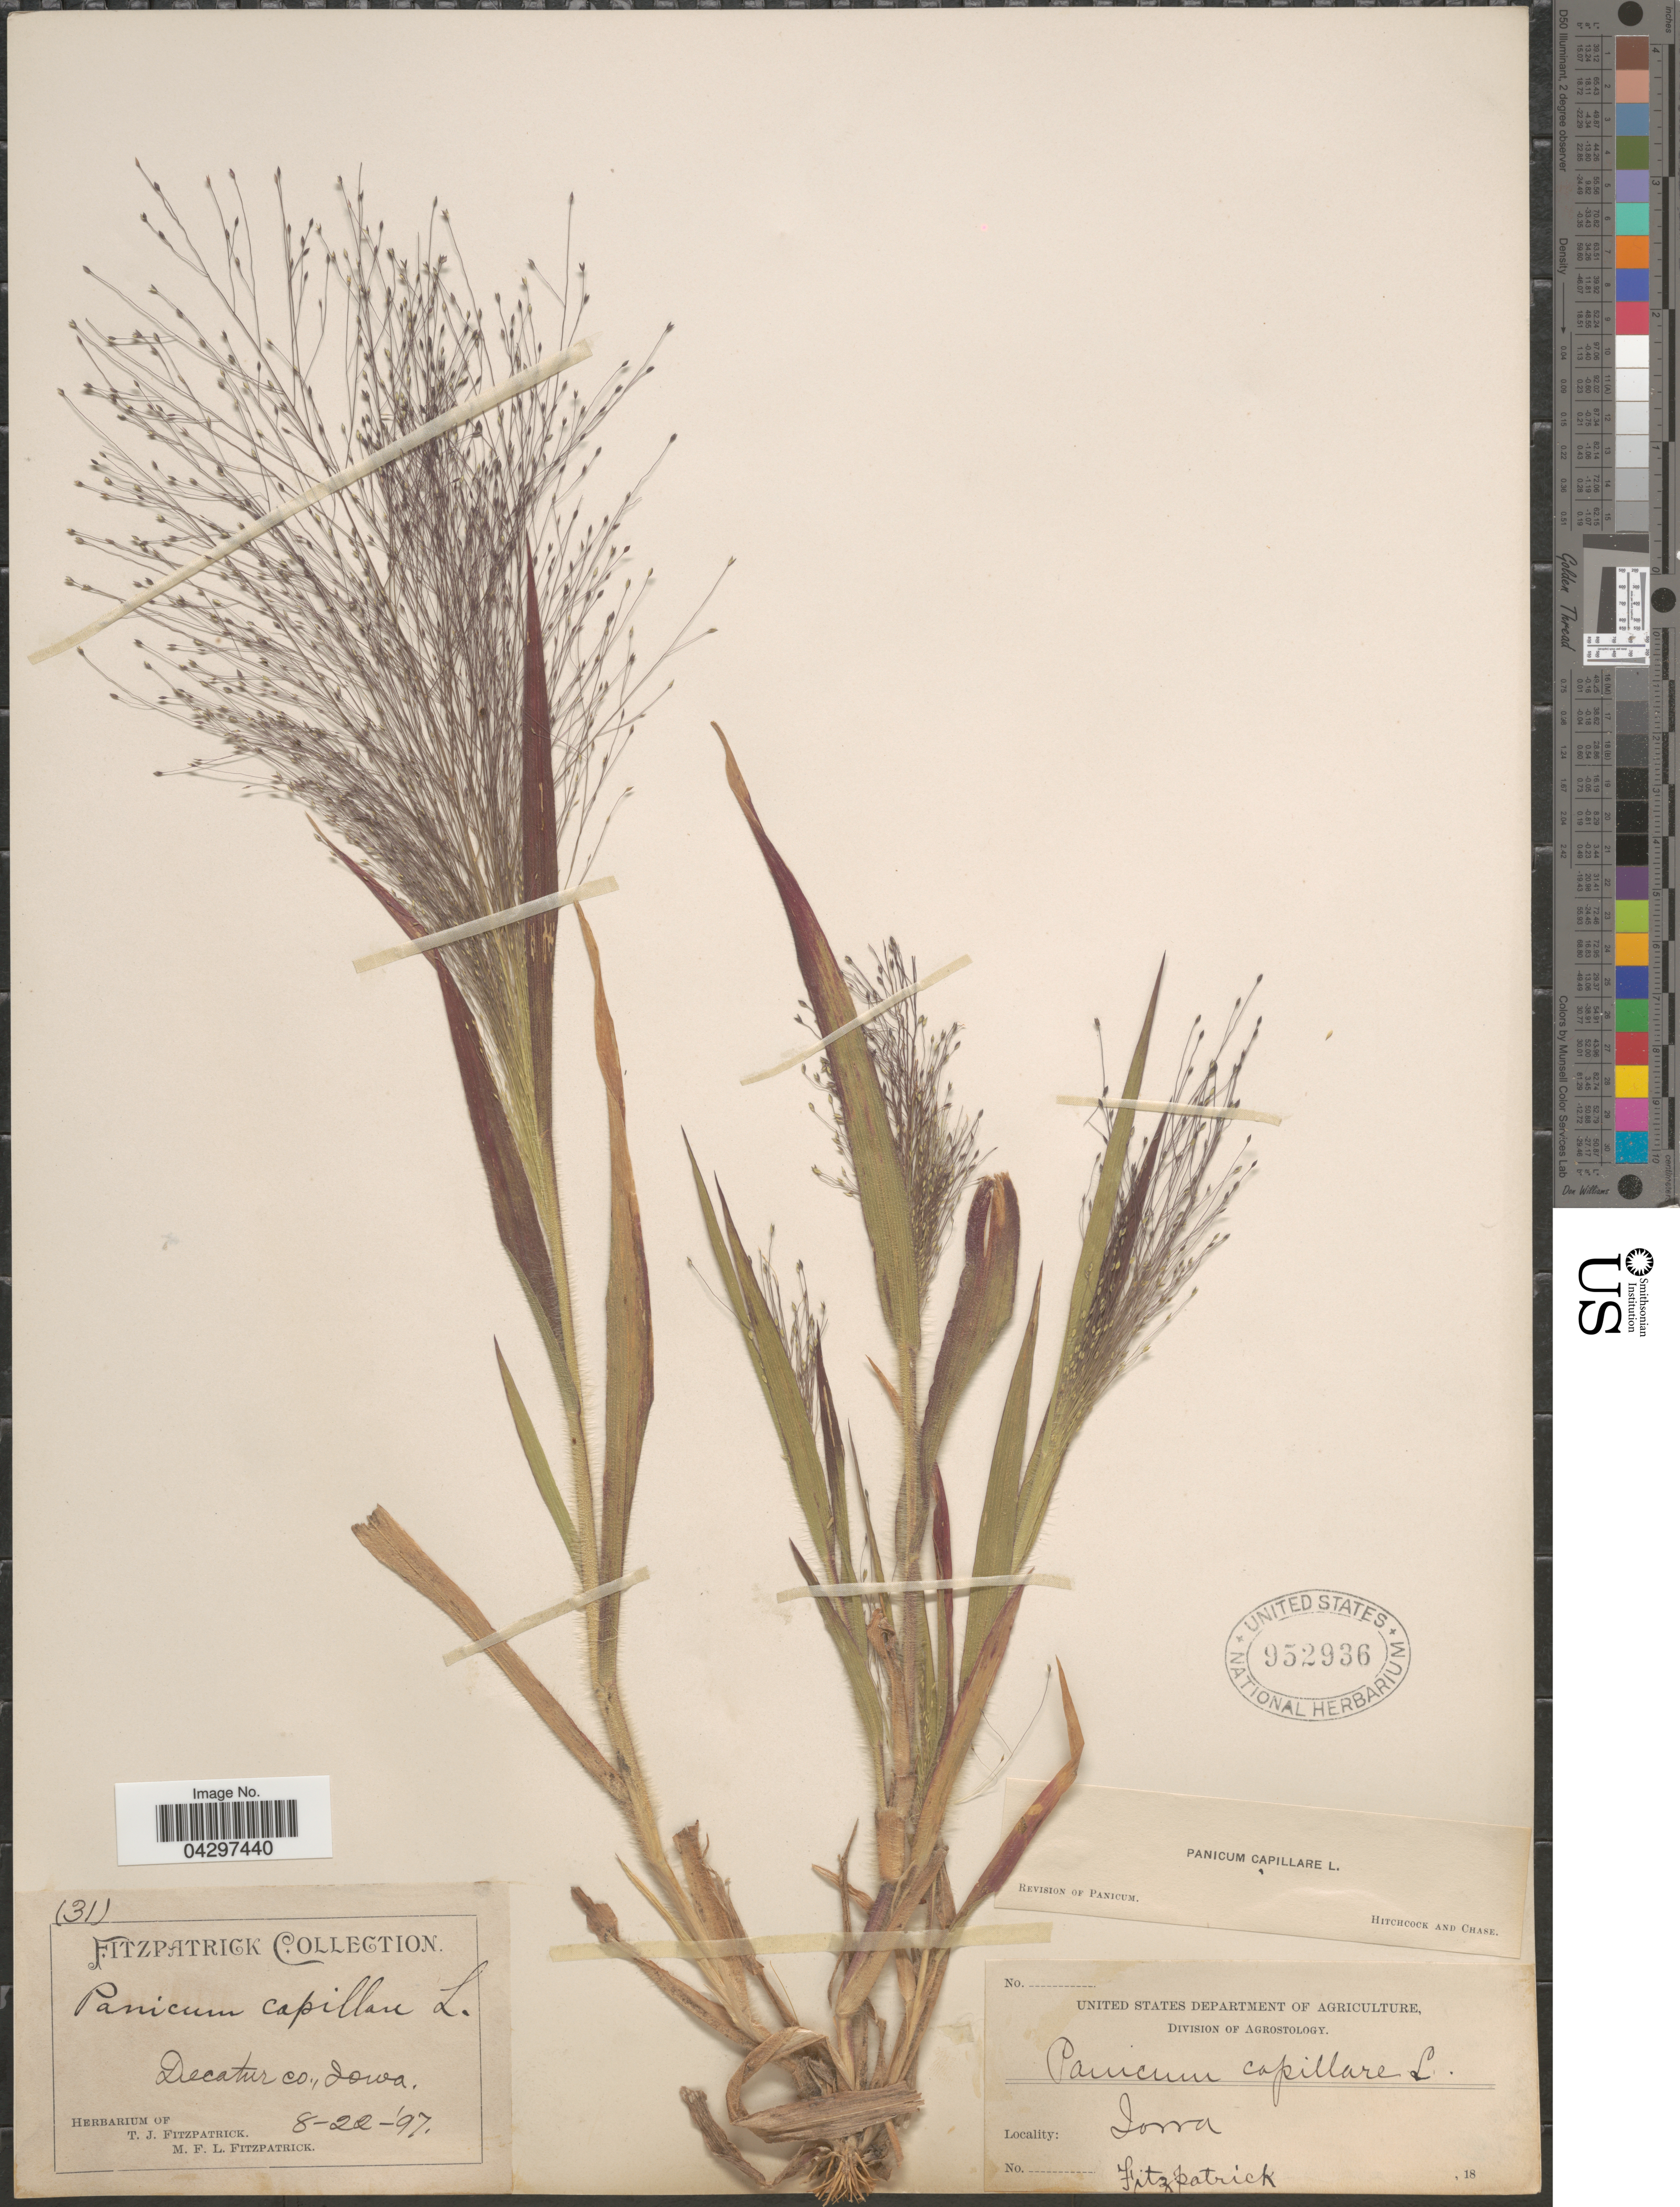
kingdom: Plantae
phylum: Tracheophyta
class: Liliopsida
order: Poales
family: Poaceae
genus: Panicum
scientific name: Panicum capillare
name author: L.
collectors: M. Fitzpatrick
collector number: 31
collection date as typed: Transcribed d/m/y: 22/8/97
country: United States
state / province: Iowa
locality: Decatur co.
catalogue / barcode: US 952936